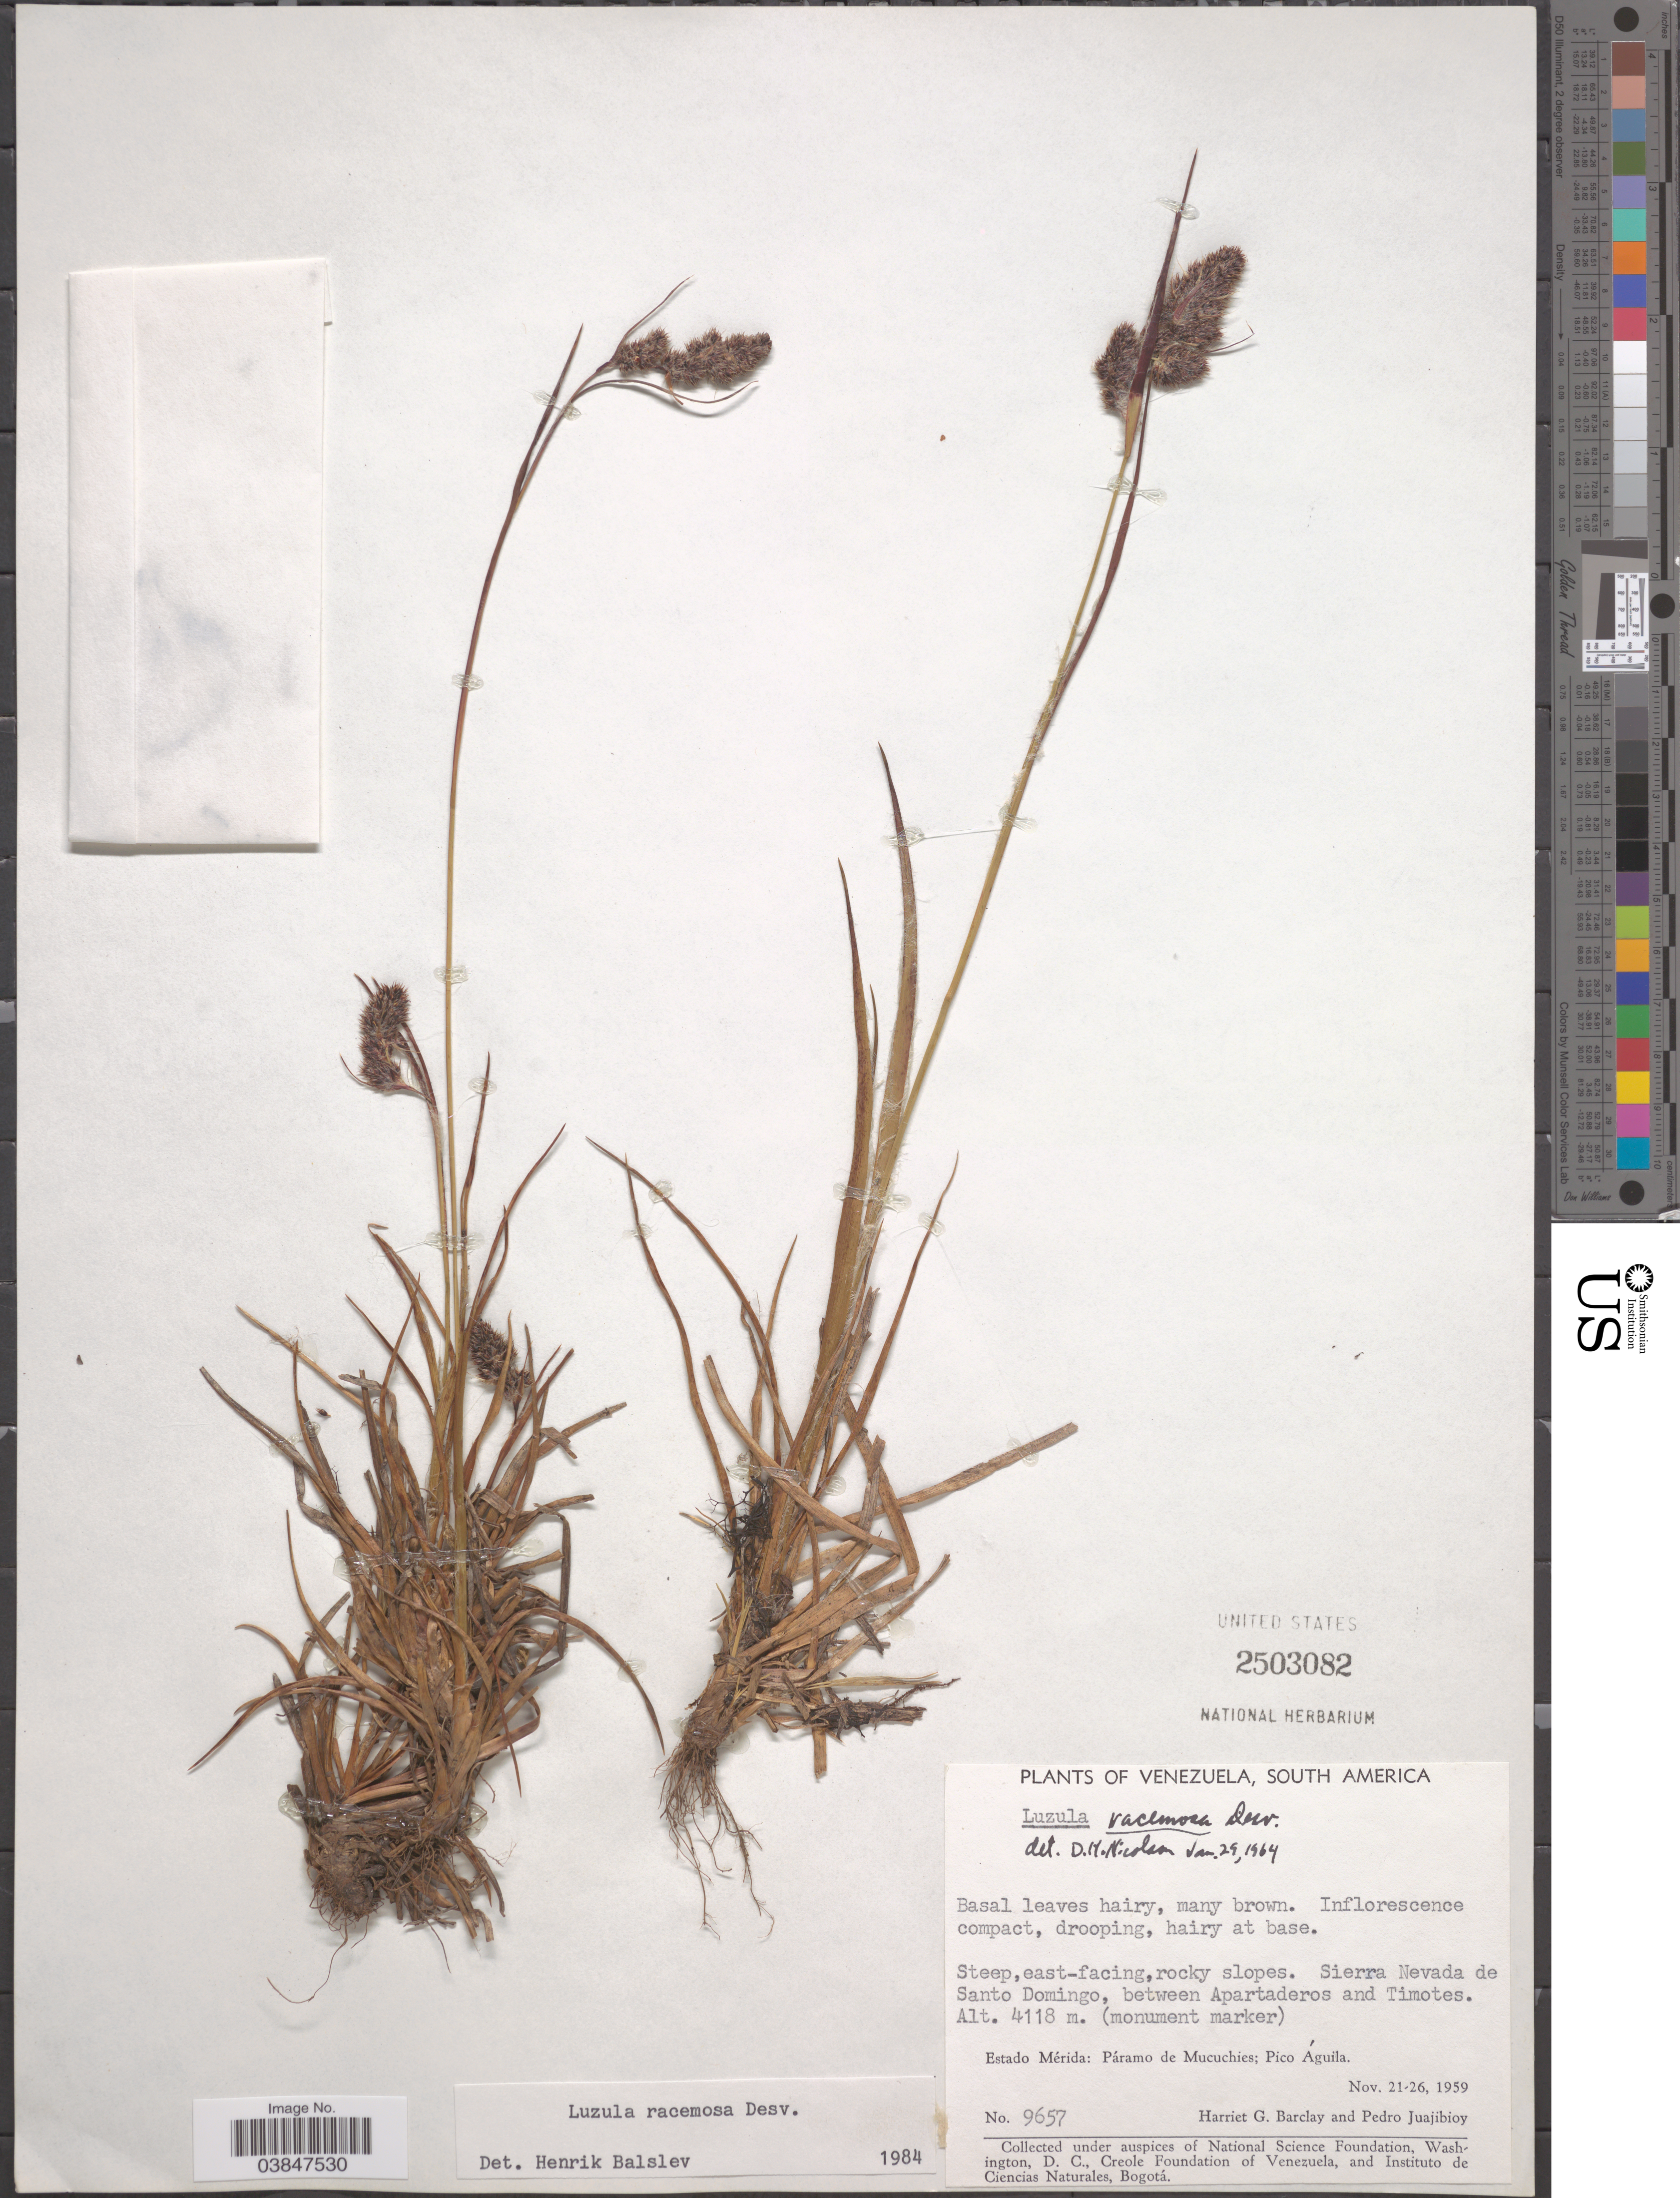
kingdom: Plantae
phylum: Tracheophyta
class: Liliopsida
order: Poales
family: Juncaceae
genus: Luzula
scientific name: Luzula racemosa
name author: Desv.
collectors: H. G. Barclay & P. Juajibioy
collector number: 9657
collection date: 1959-11-21/1959-11-26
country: Venezuela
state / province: Merida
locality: East-facing rocky slopes. Sierra Nevada de Santo Domingo, between Apartaderos and Timotes. Páramo de Mucuchies; Pico Águila.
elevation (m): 4118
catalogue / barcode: US 2503082